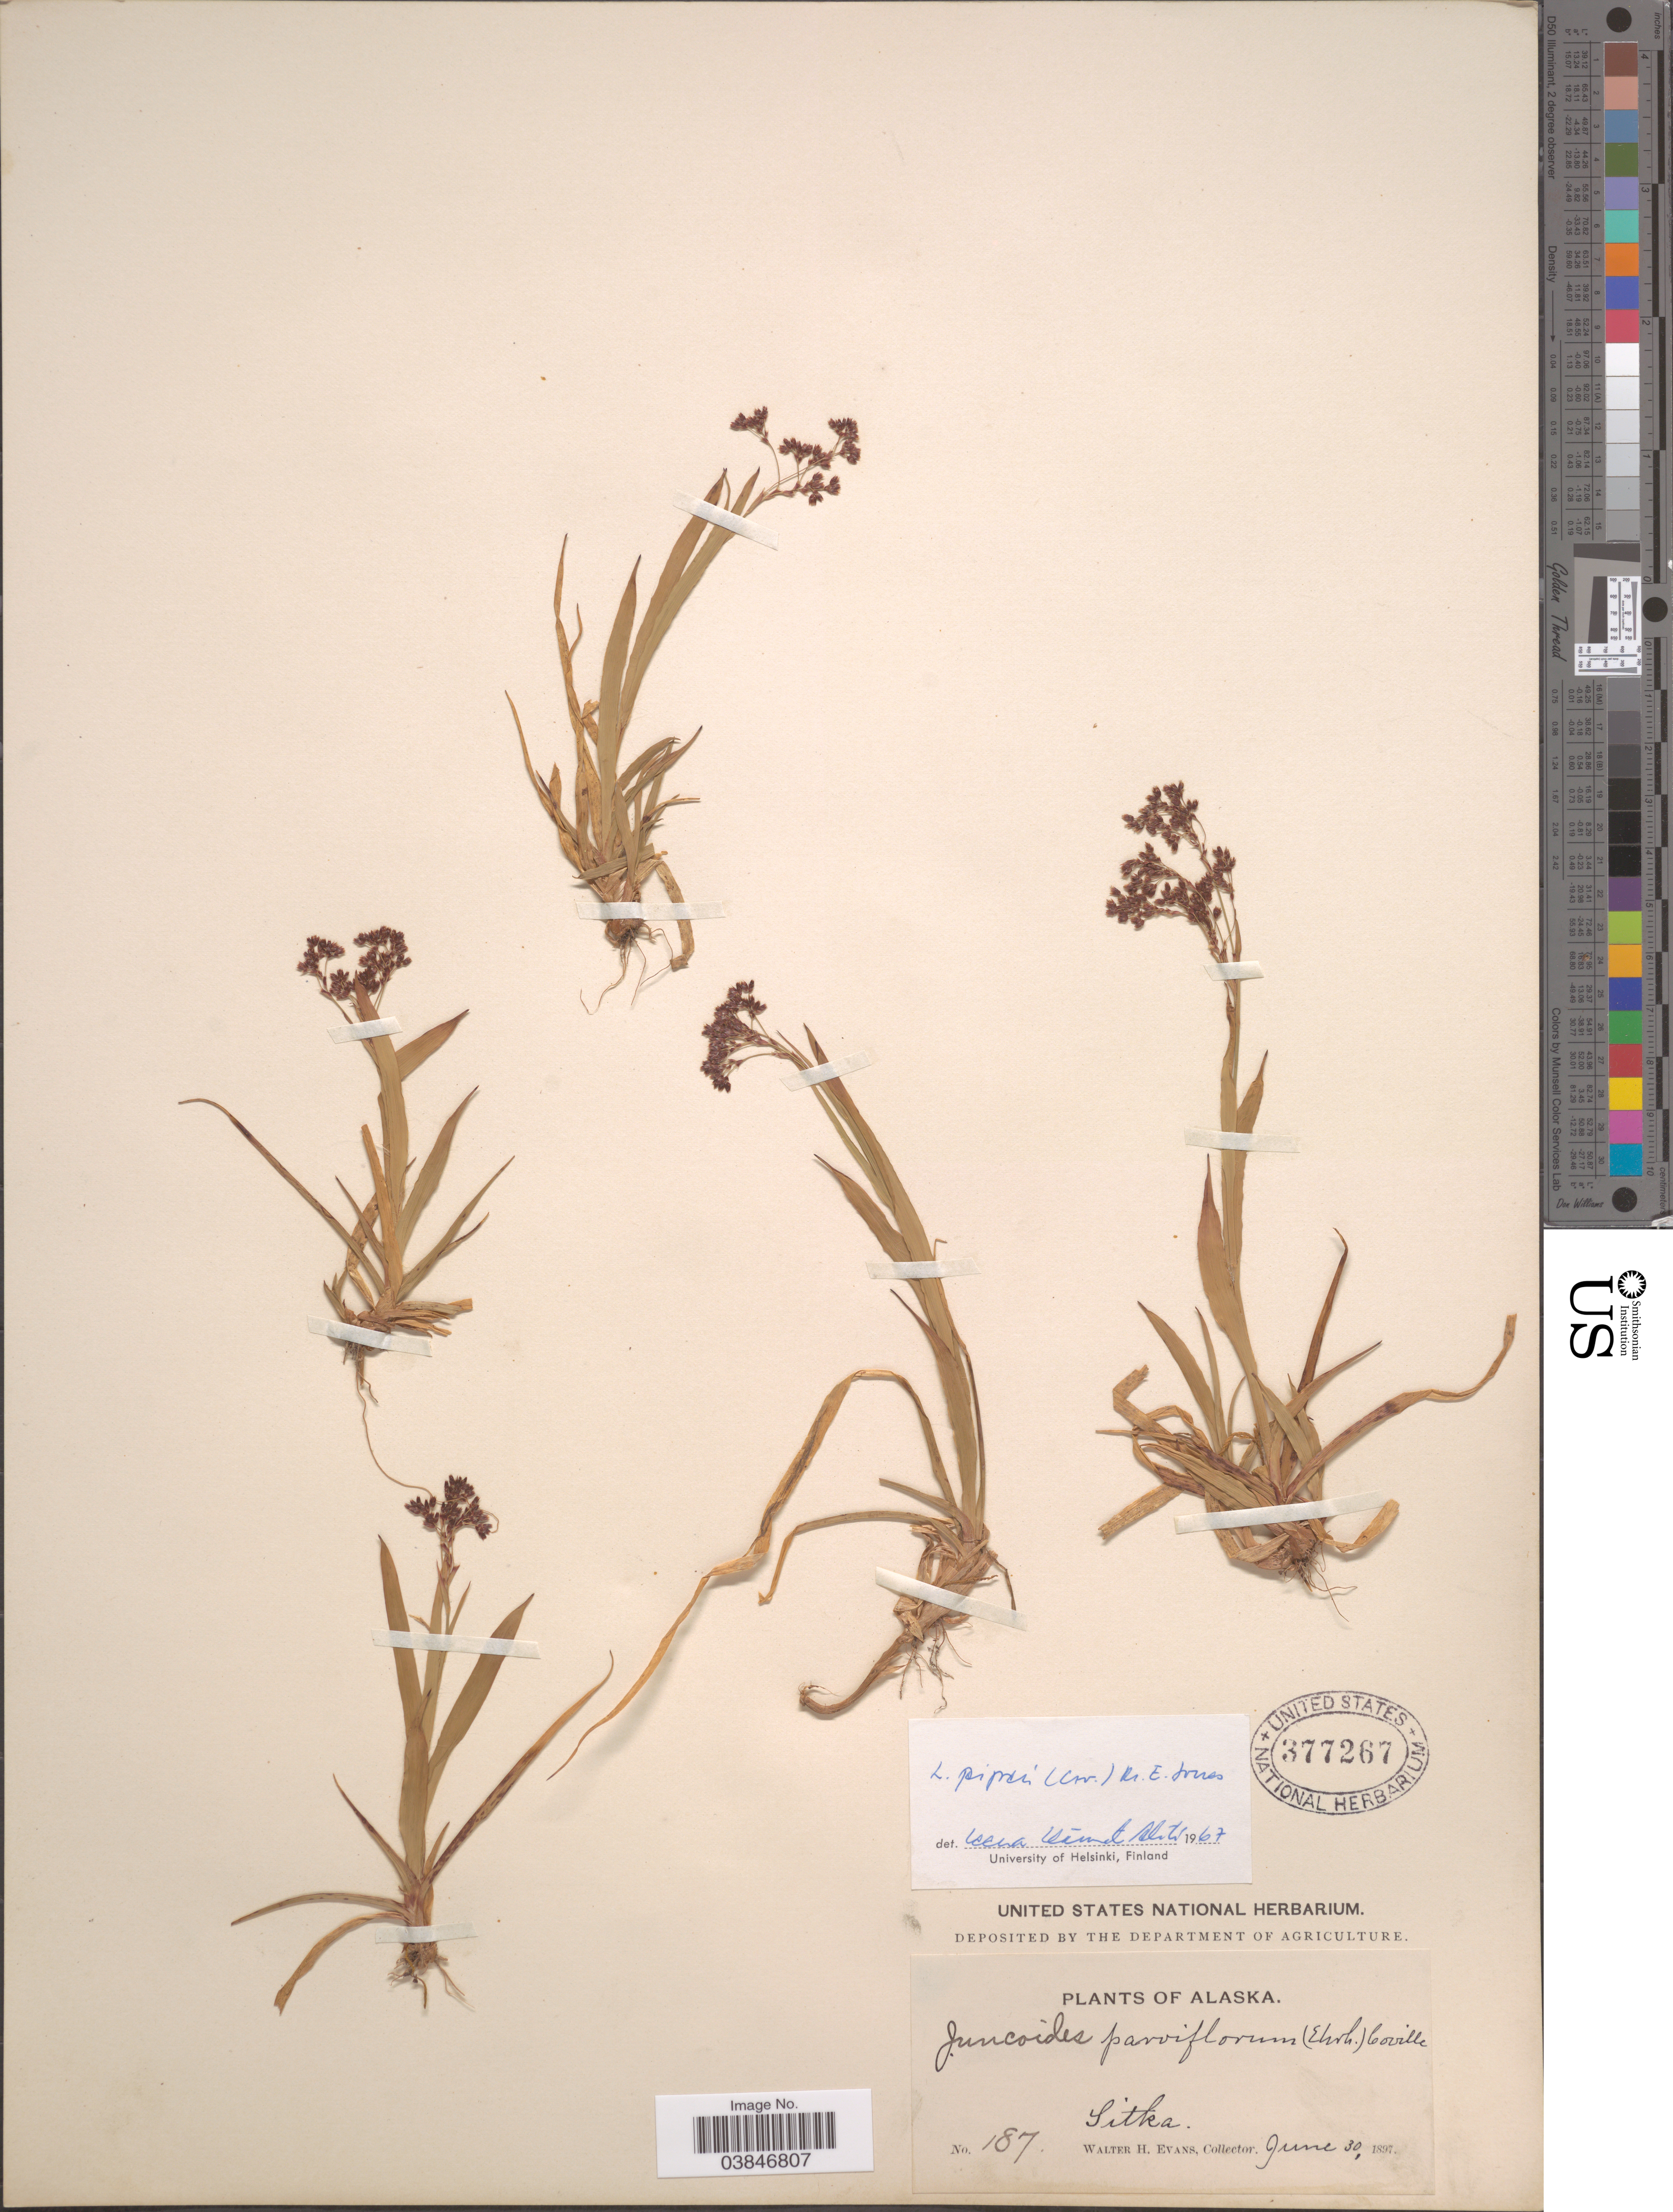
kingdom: Plantae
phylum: Tracheophyta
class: Liliopsida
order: Poales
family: Juncaceae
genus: Luzula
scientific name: Luzula piperi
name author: (Coville) M.E. Jones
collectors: W. H. Evans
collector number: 187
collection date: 1897-06-30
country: United States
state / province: Alaska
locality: Sitka.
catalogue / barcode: US 377267